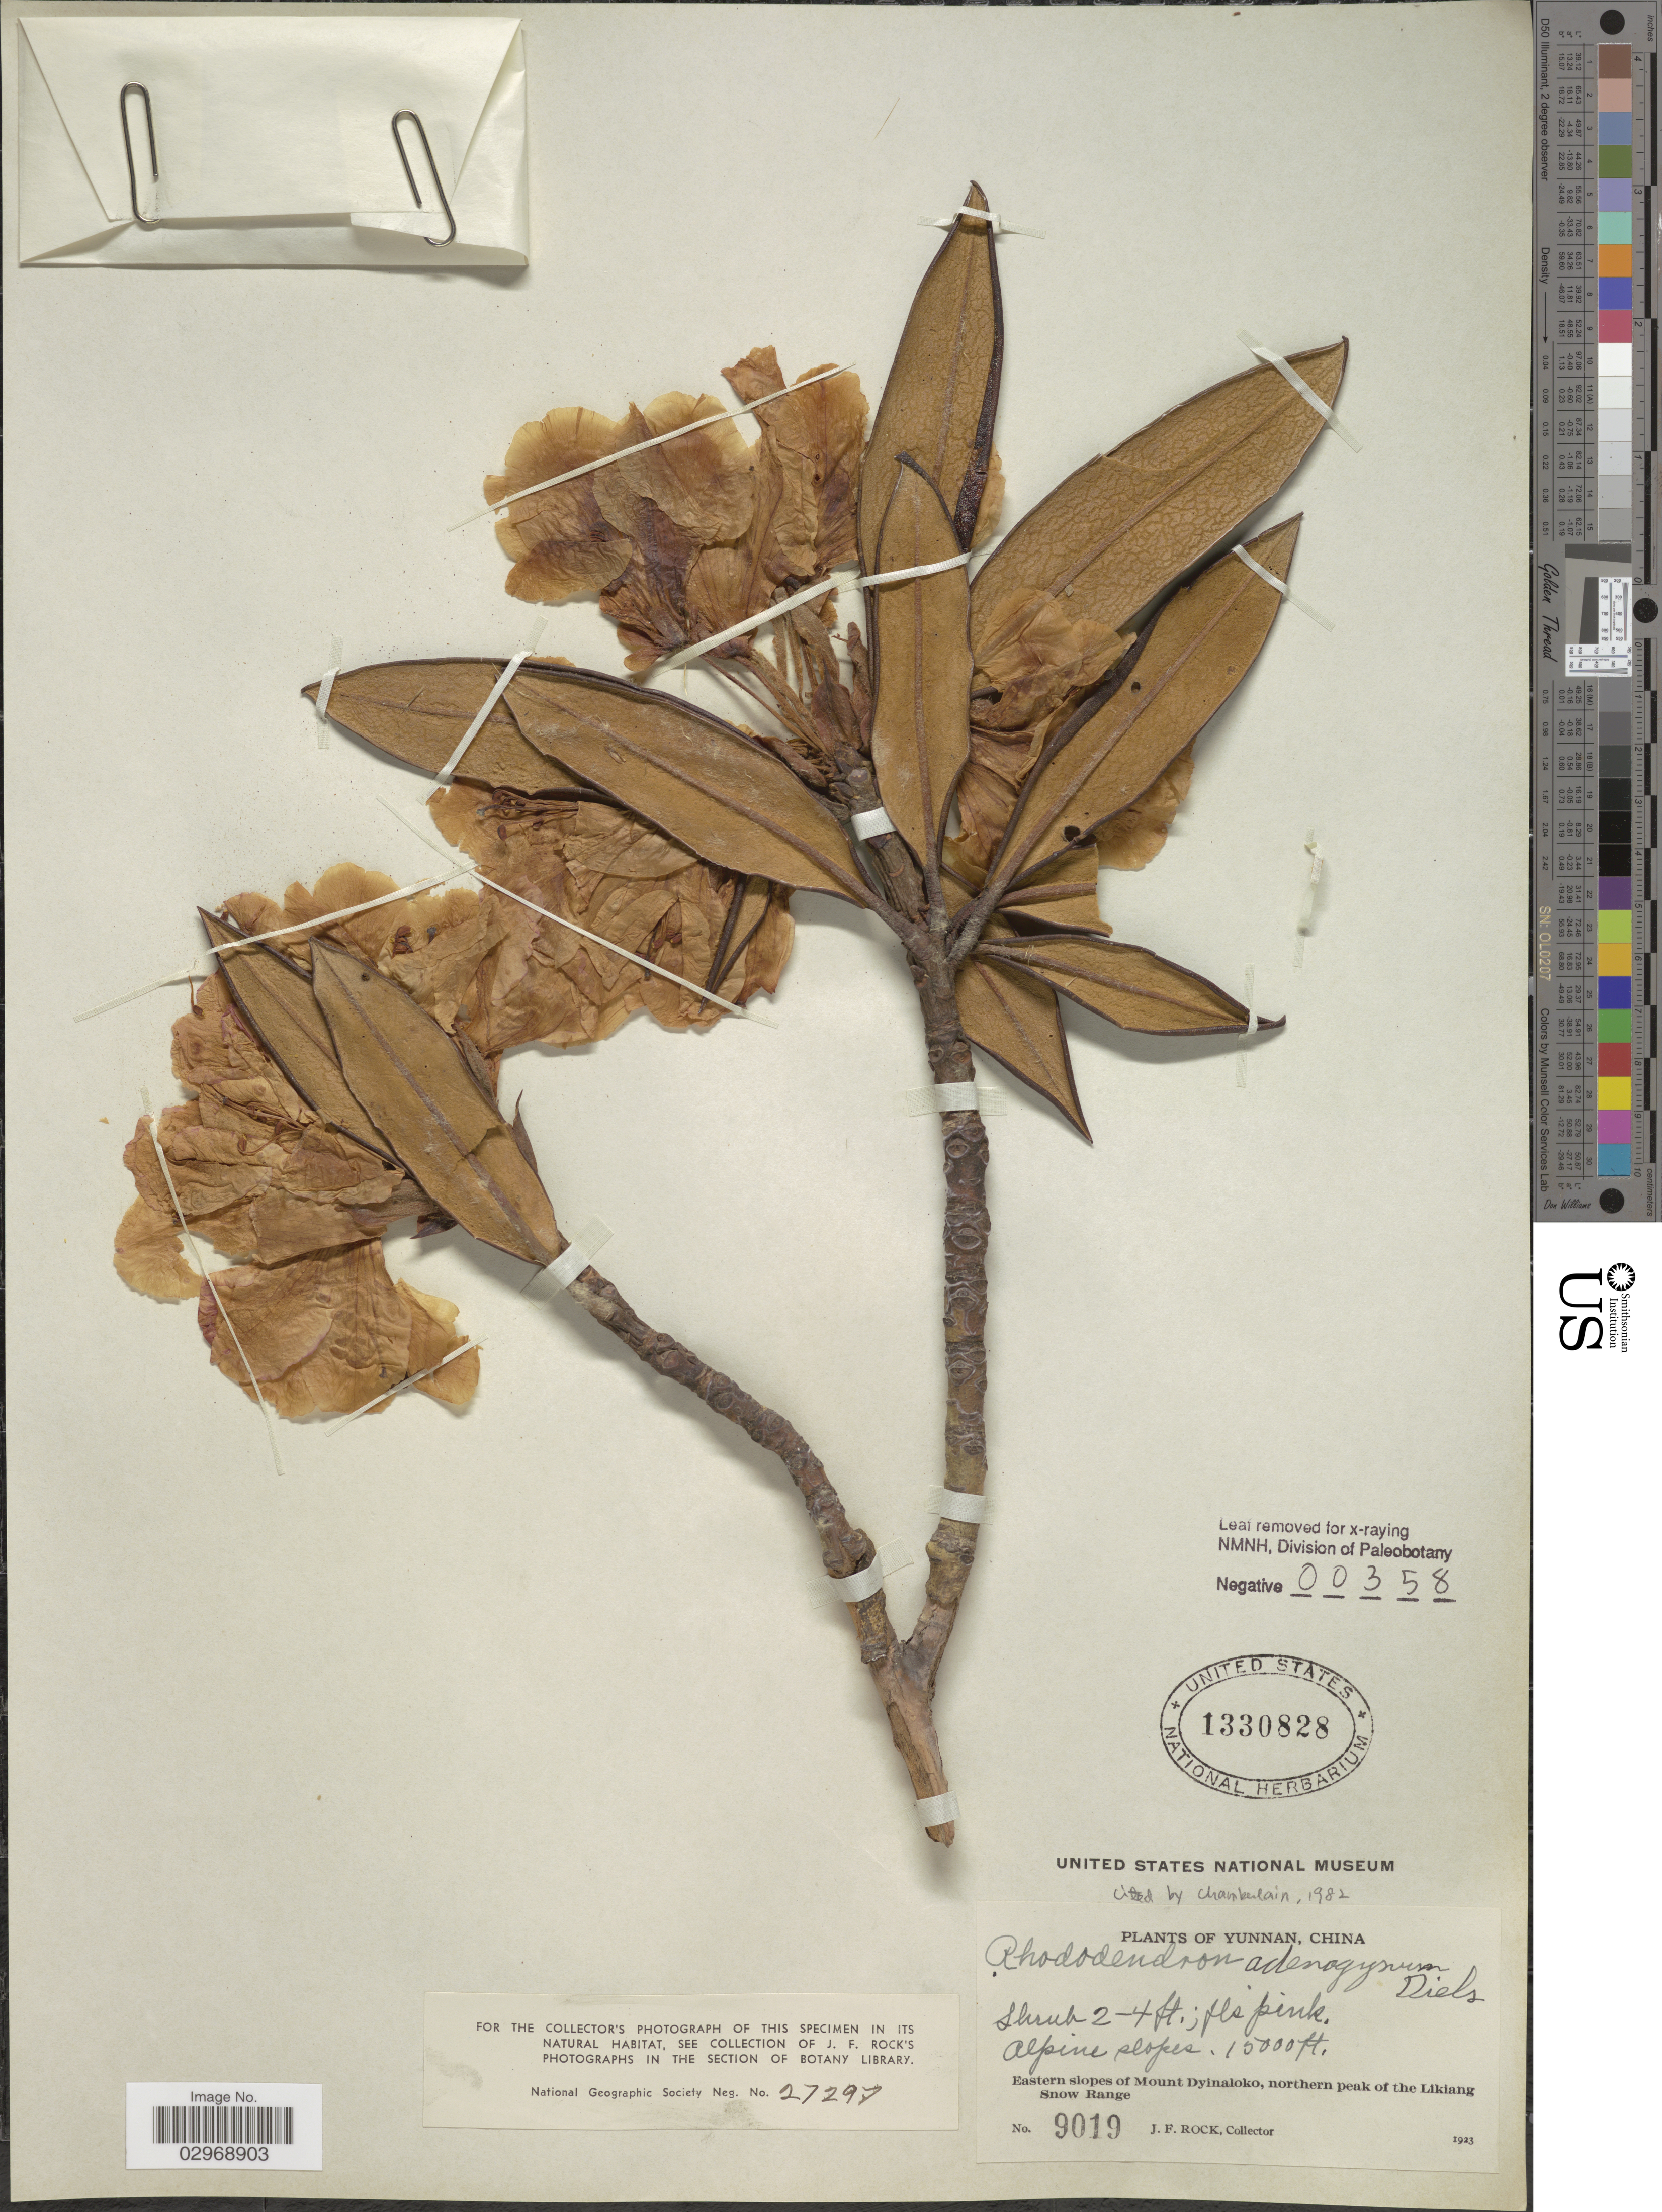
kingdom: Plantae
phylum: Tracheophyta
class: Magnoliopsida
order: Ericales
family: Ericaceae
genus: Rhododendron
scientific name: Rhododendron adenogynum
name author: Diels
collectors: J. Rock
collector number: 9019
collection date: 1923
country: China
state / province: Yunnan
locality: Alpine slopes. Eastern slopes of Mount Dyinaloko, northern peak of the Likiang Snow Range.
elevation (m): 4572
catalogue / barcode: US 1330828